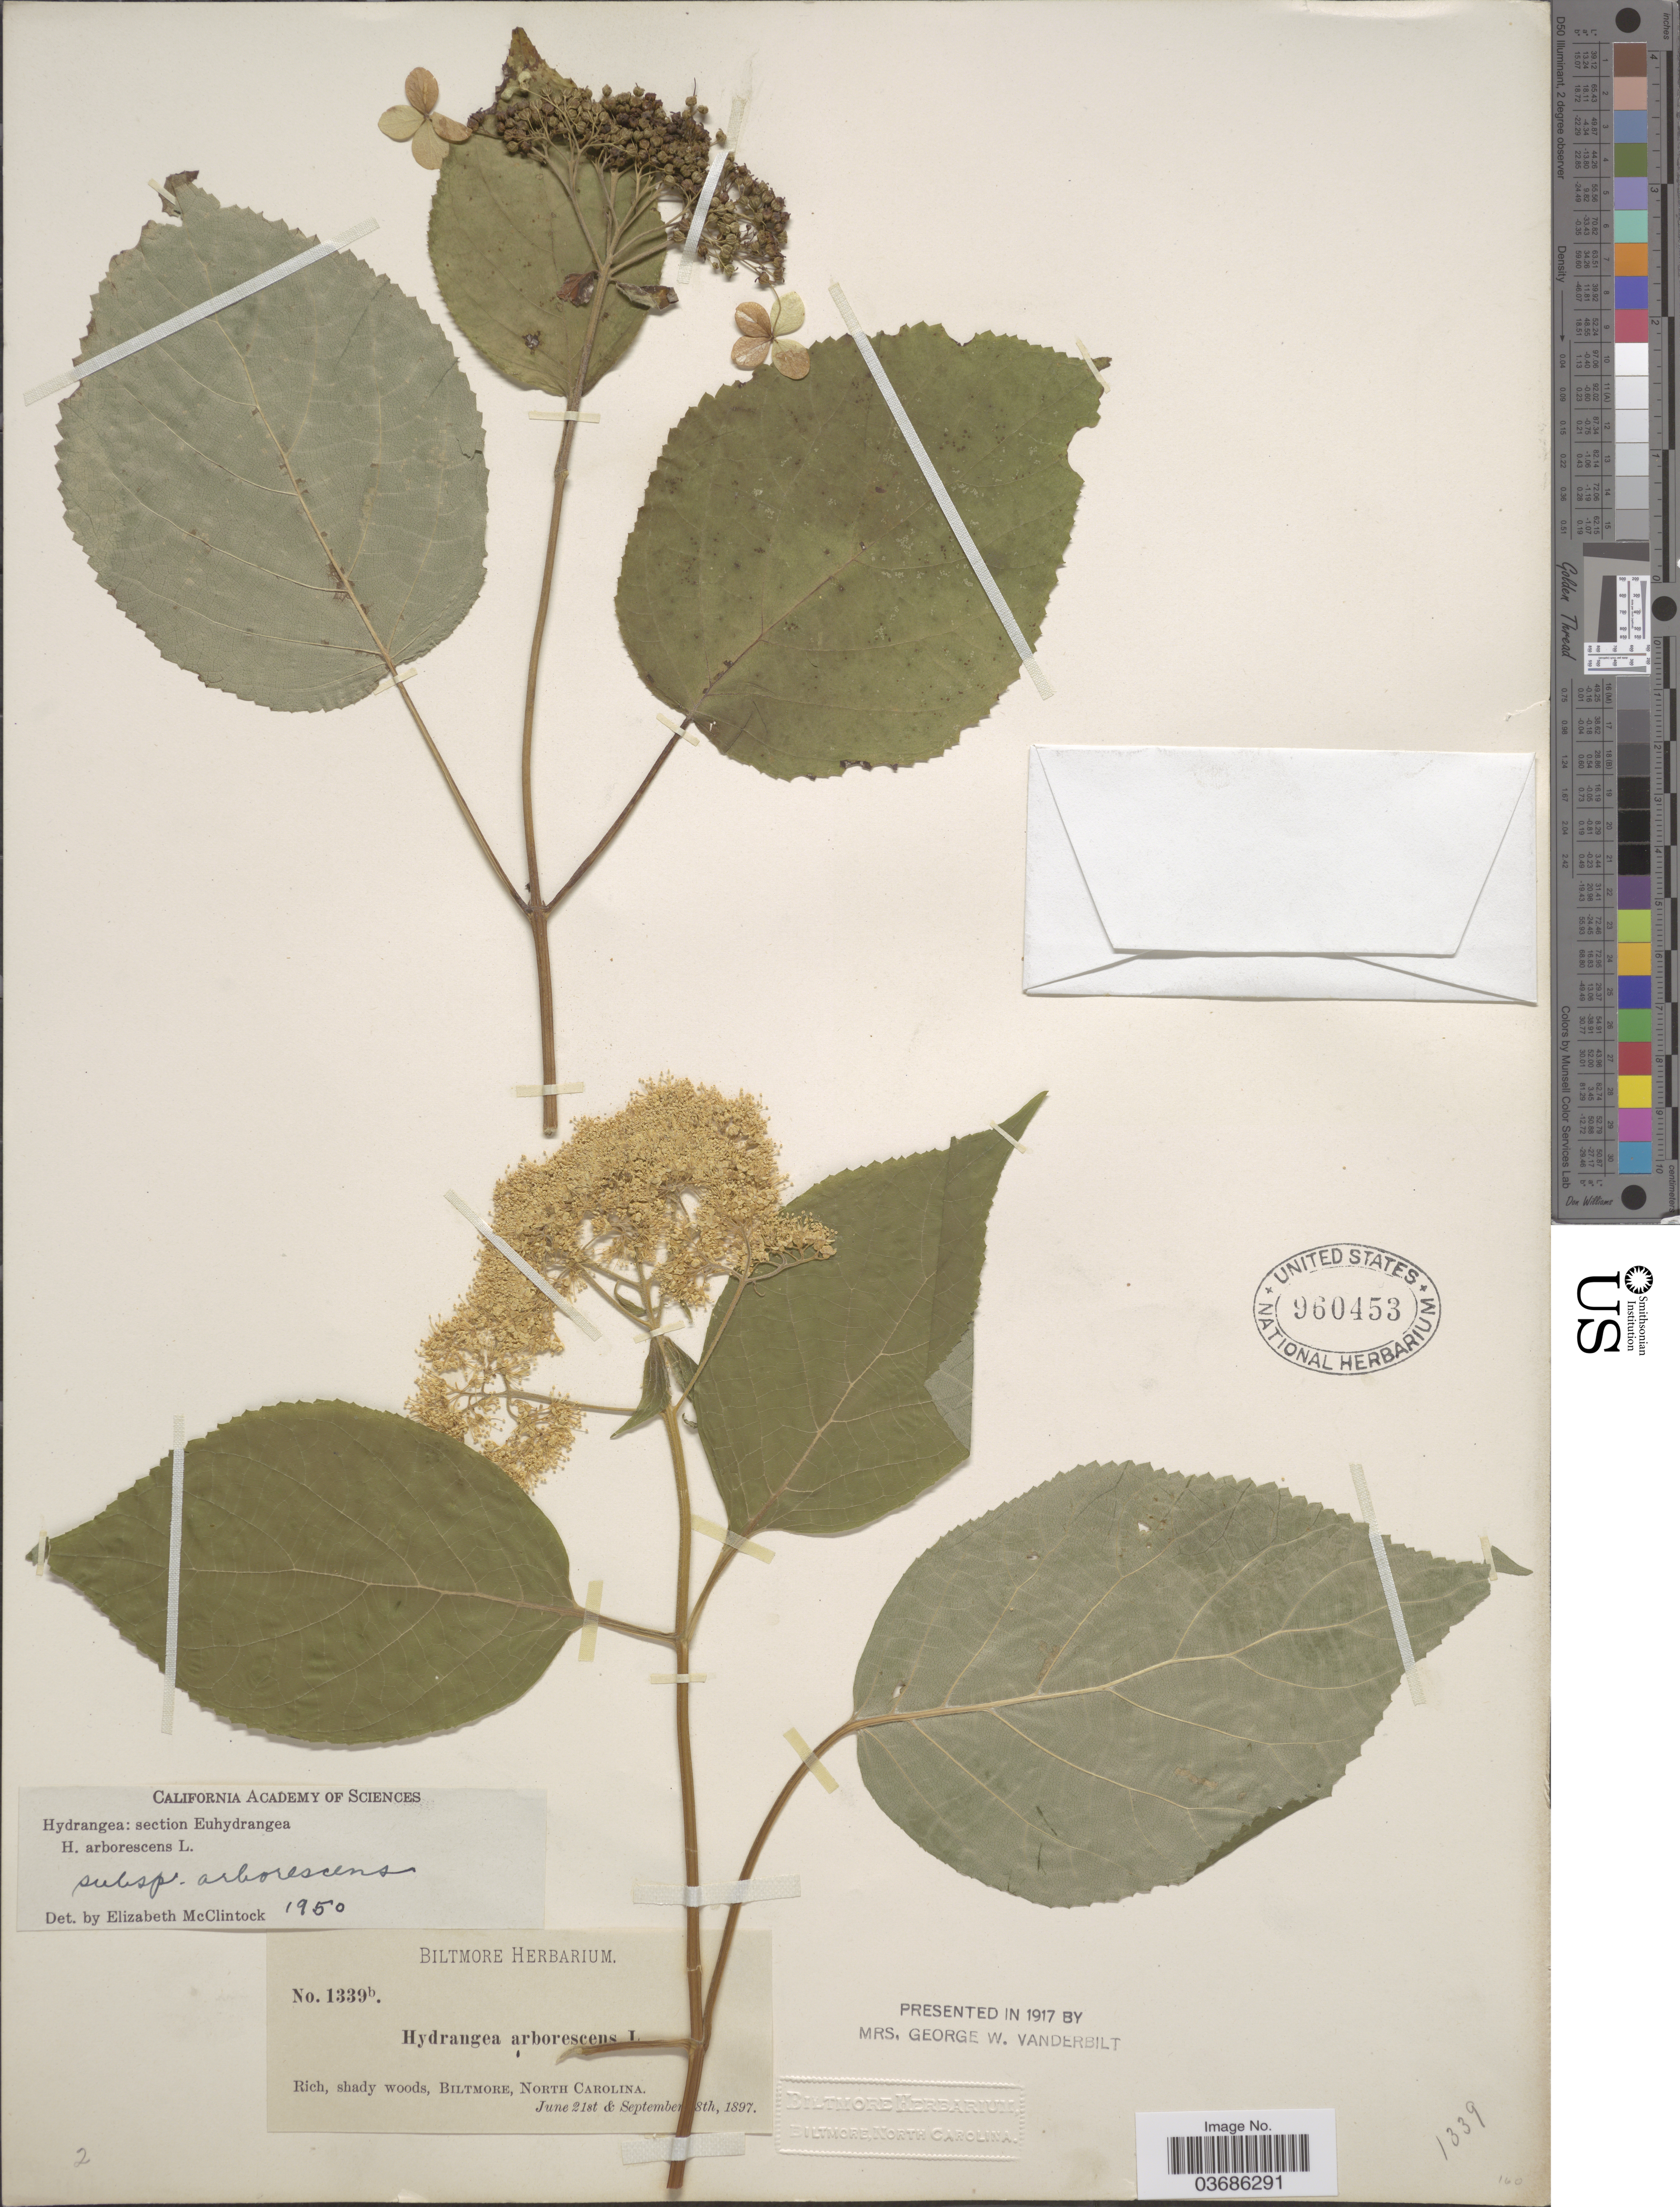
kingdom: Plantae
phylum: Tracheophyta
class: Magnoliopsida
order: Cornales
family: Hydrangeaceae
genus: Hydrangea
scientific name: Hydrangea arborescens subsp. arborescens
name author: L.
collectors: ex herb. Biltmore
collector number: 1339b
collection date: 1897-06-21/1897-09-18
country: United States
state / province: North Carolina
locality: Biltmore.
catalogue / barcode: US 960453